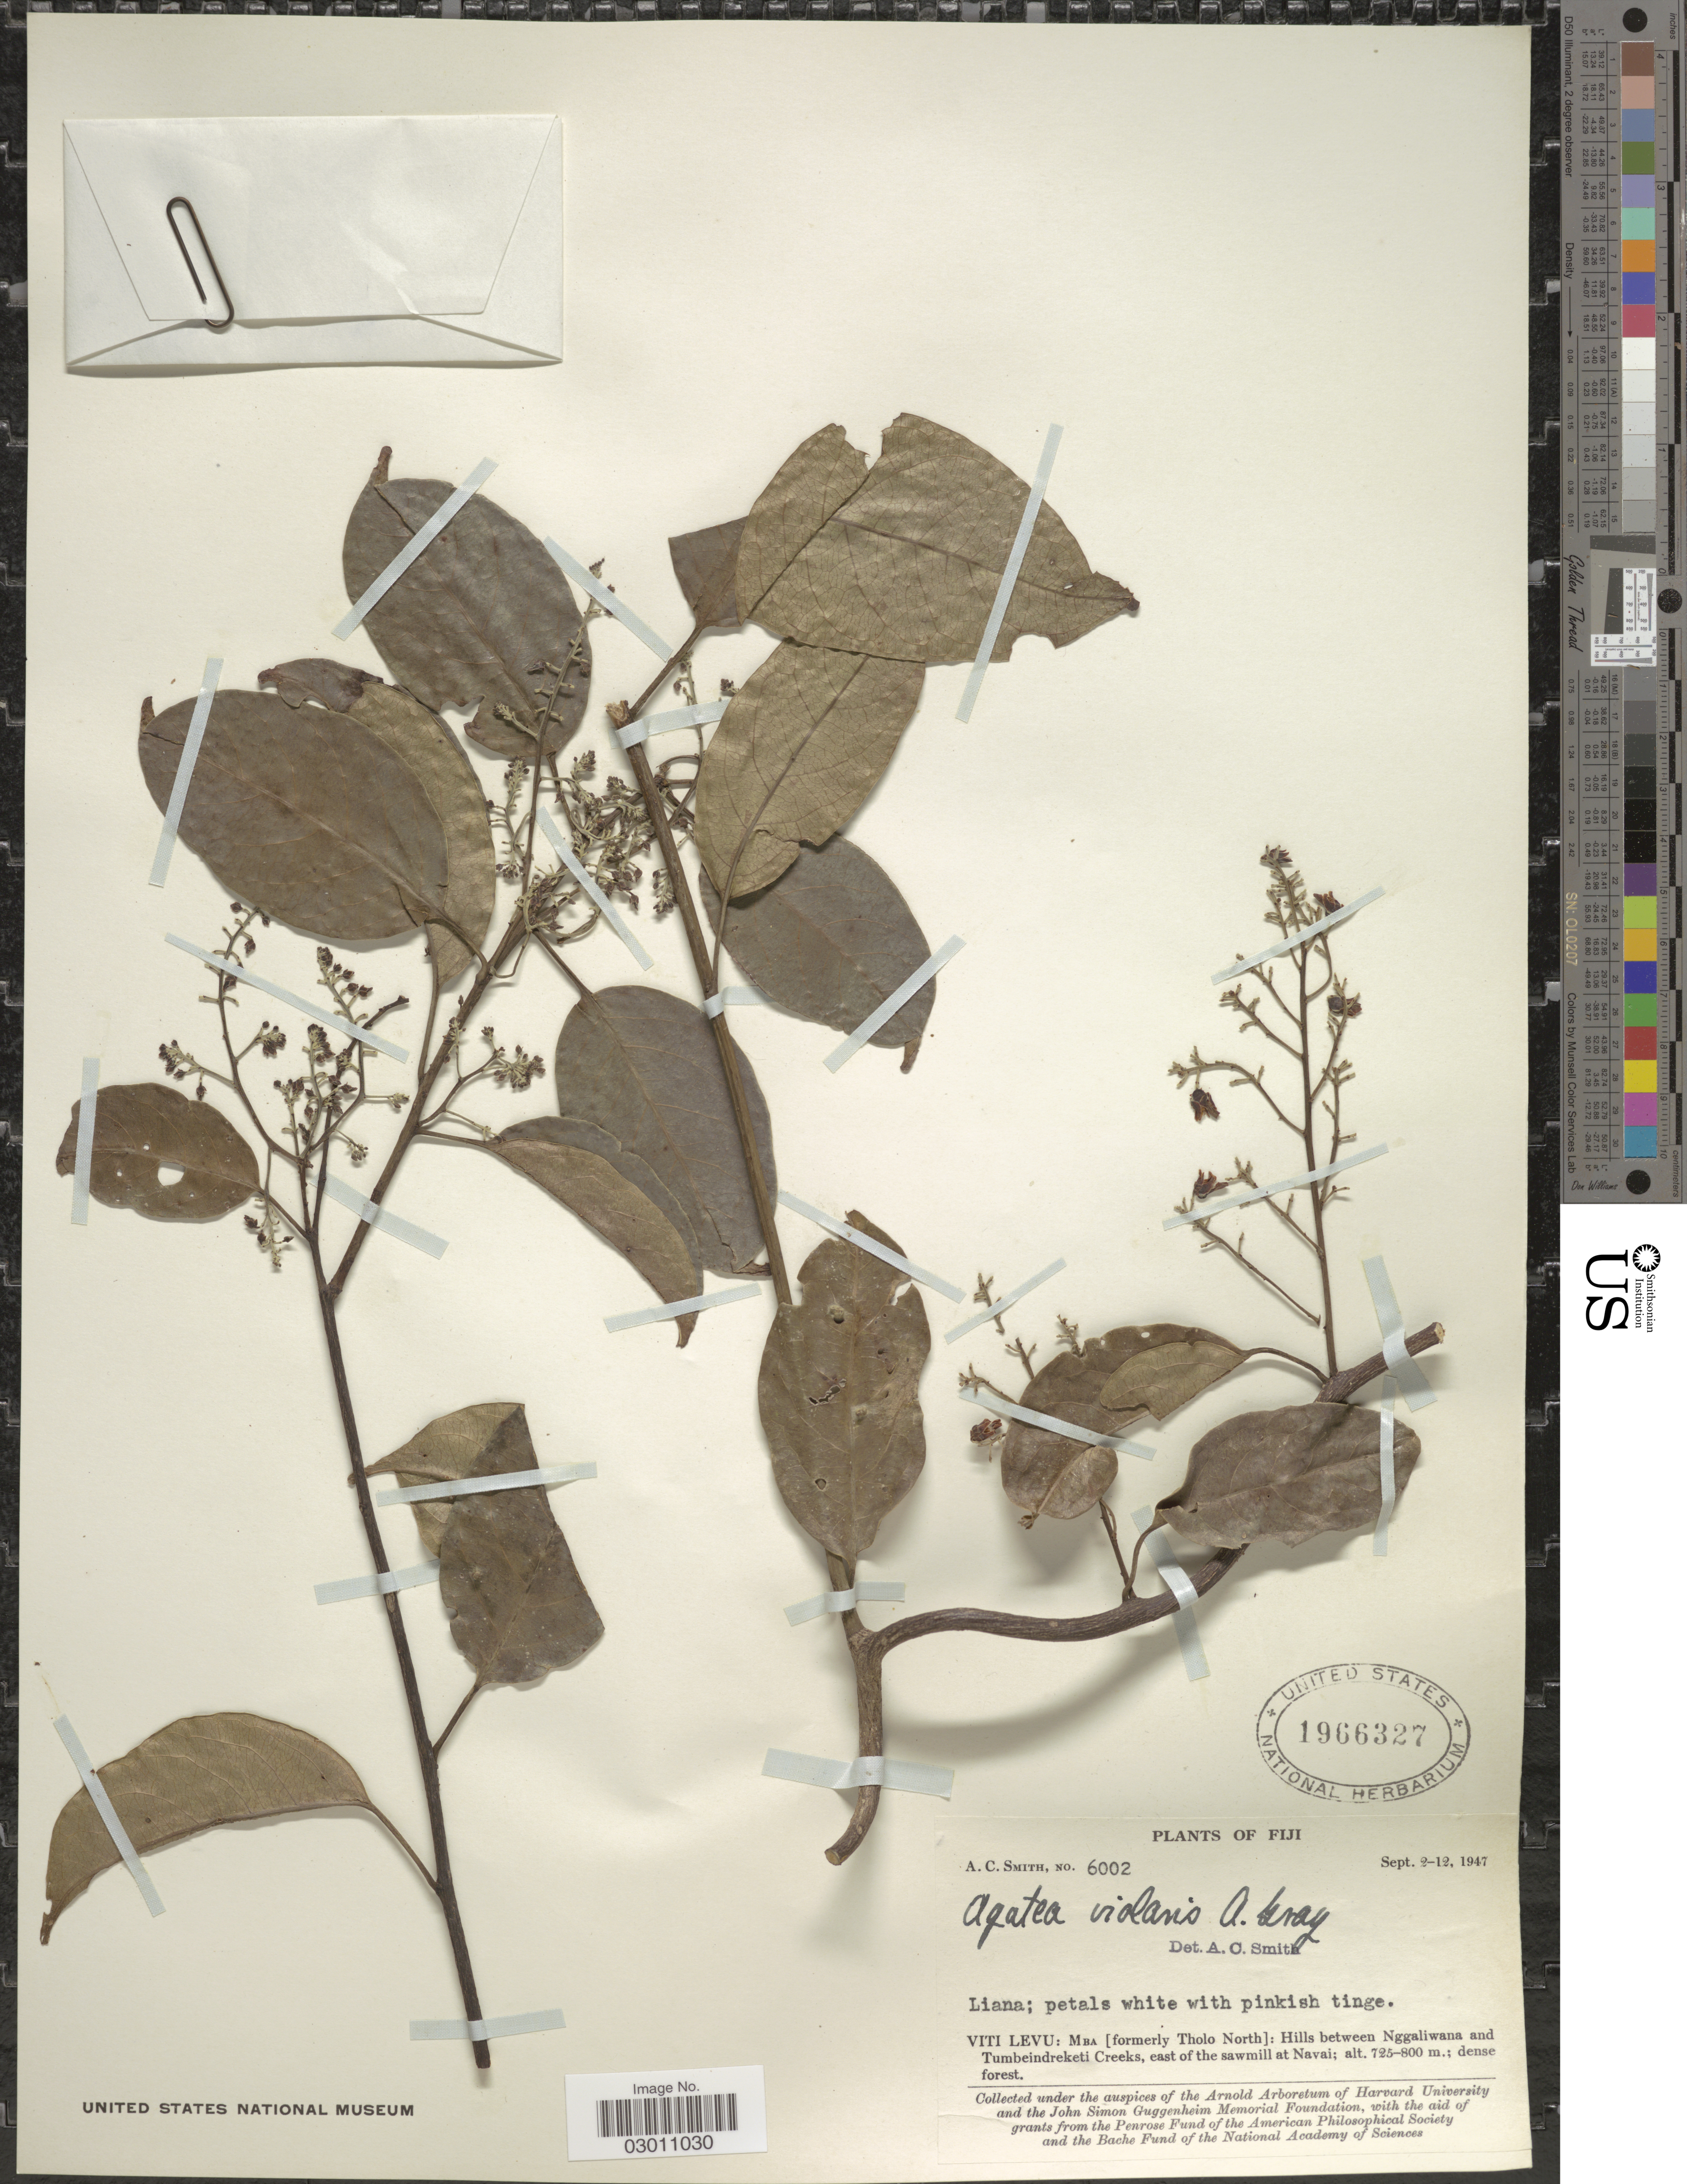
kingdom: Plantae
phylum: Tracheophyta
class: Magnoliopsida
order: Malpighiales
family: Violaceae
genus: Agatea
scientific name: Agatea violaris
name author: A. Gray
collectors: A. C. Smith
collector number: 6002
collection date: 1947-09-02/1947-09-12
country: Fiji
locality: Viti Levu: Mba [formerly Tholo North]: Hills between Nggaliwana and Tumbeindreketi Creeks, east of the sawmill at Navai.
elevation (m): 725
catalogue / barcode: US 1966327